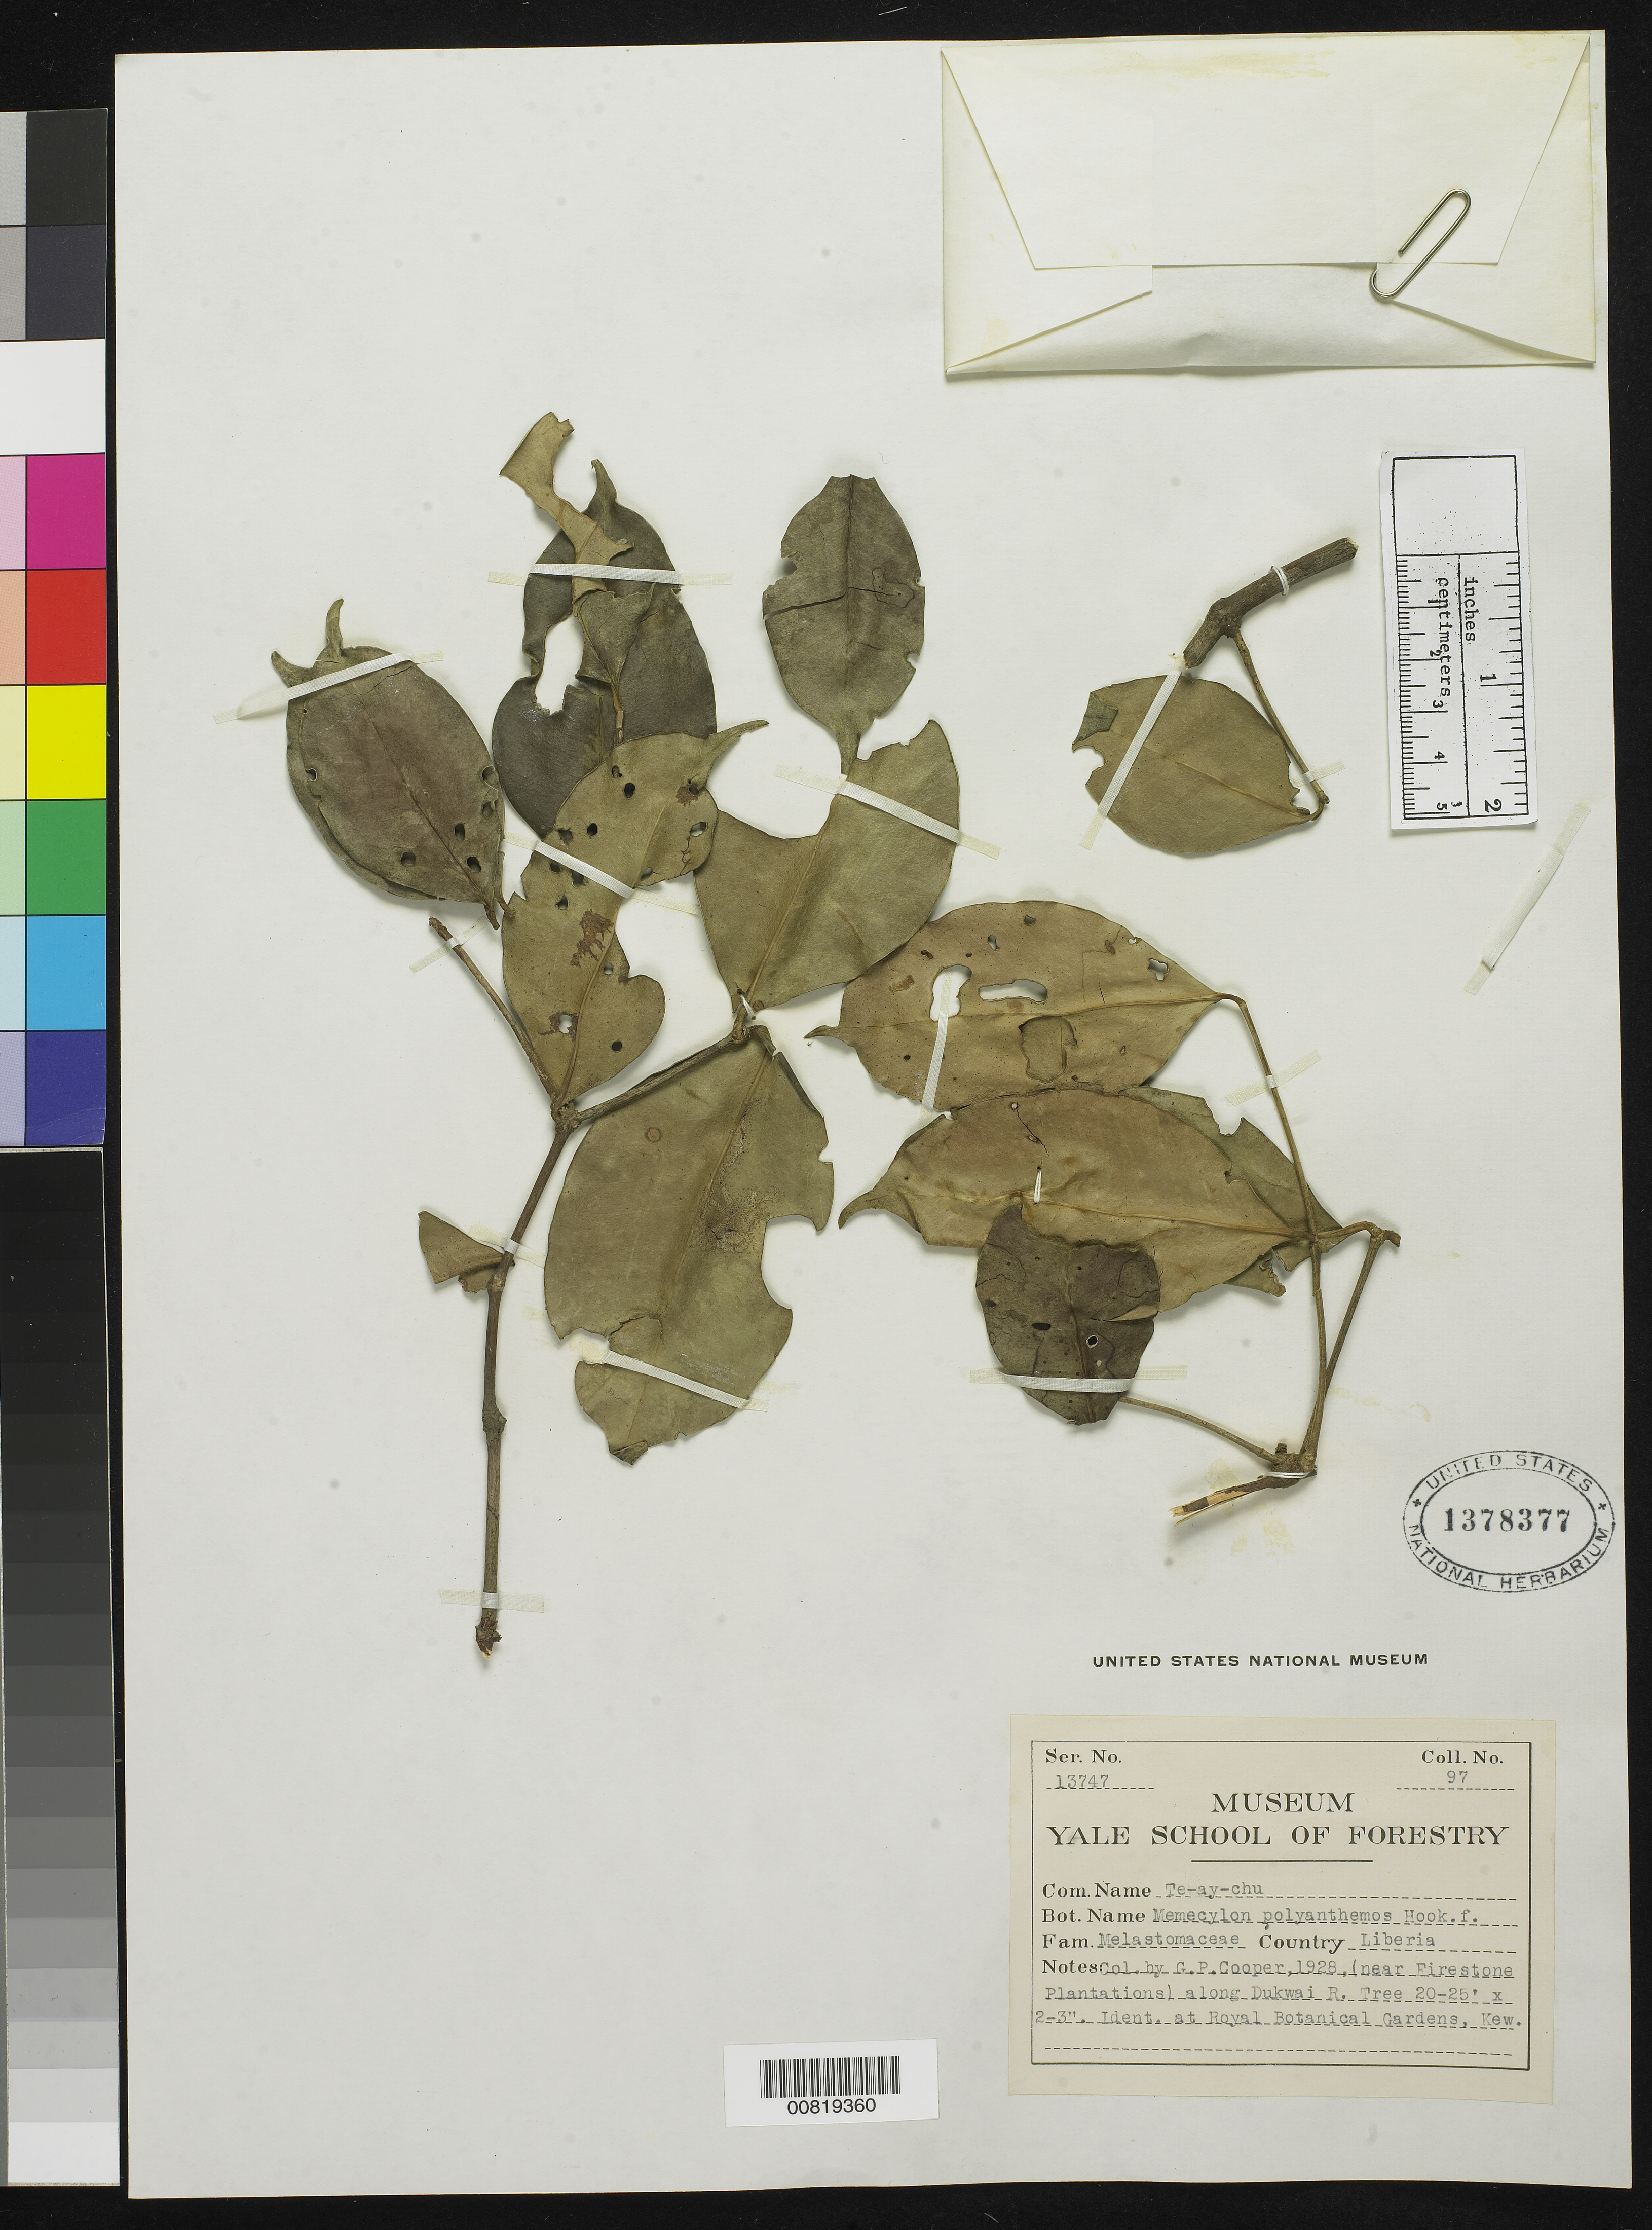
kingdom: Plantae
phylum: Tracheophyta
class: Magnoliopsida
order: Myrtales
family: Melastomataceae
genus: Memecylon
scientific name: Memecylon polyanthemos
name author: Hook. f.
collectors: G. Cooper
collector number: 97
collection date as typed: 1928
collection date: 1928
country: Liberia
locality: (near Firestone Plantations) along Dukwai River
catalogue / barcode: US 1378377